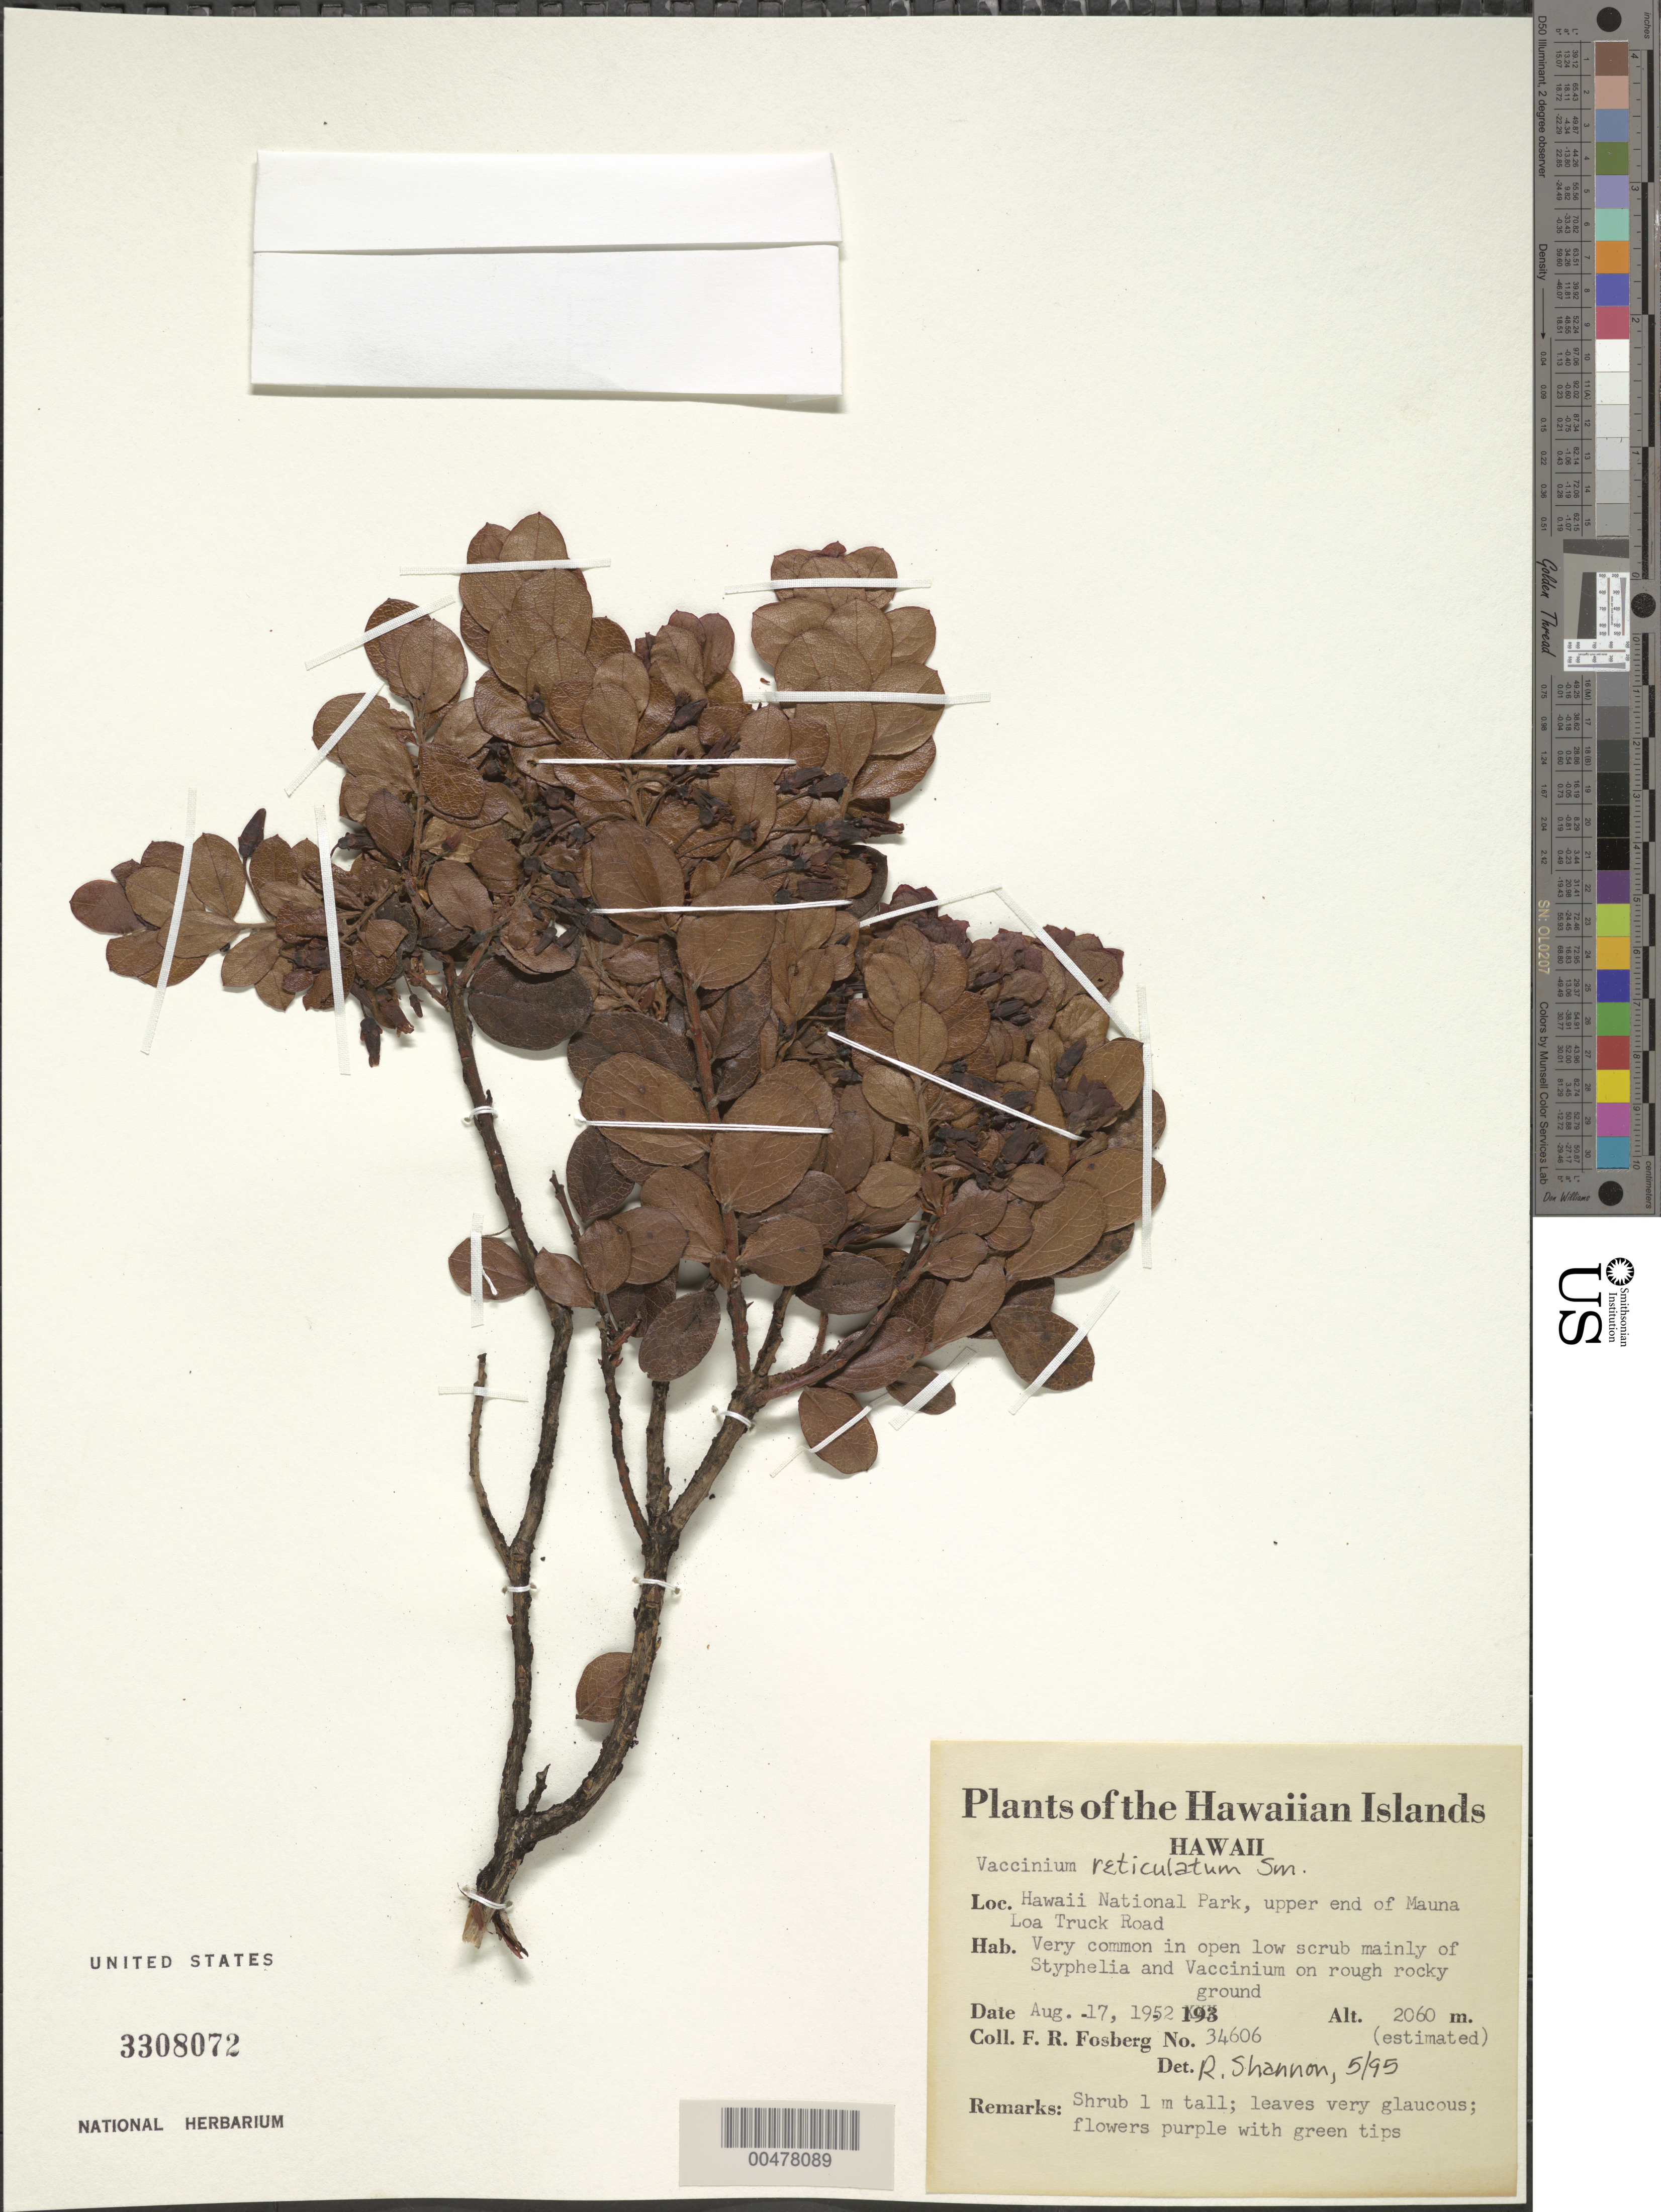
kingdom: Plantae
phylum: Tracheophyta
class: Magnoliopsida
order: Ericales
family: Ericaceae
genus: Vaccinium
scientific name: Vaccinium reticulatum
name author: Sm.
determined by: Shannon, R.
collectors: F. R. Fosberg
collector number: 34606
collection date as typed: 17 Aug 1952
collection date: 1952-08-17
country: United States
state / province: Hawaii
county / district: Hawaii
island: Hawaii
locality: Hawaii Nat Park, upper end of Mauna Loa truck rd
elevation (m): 2060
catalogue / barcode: US 3308072